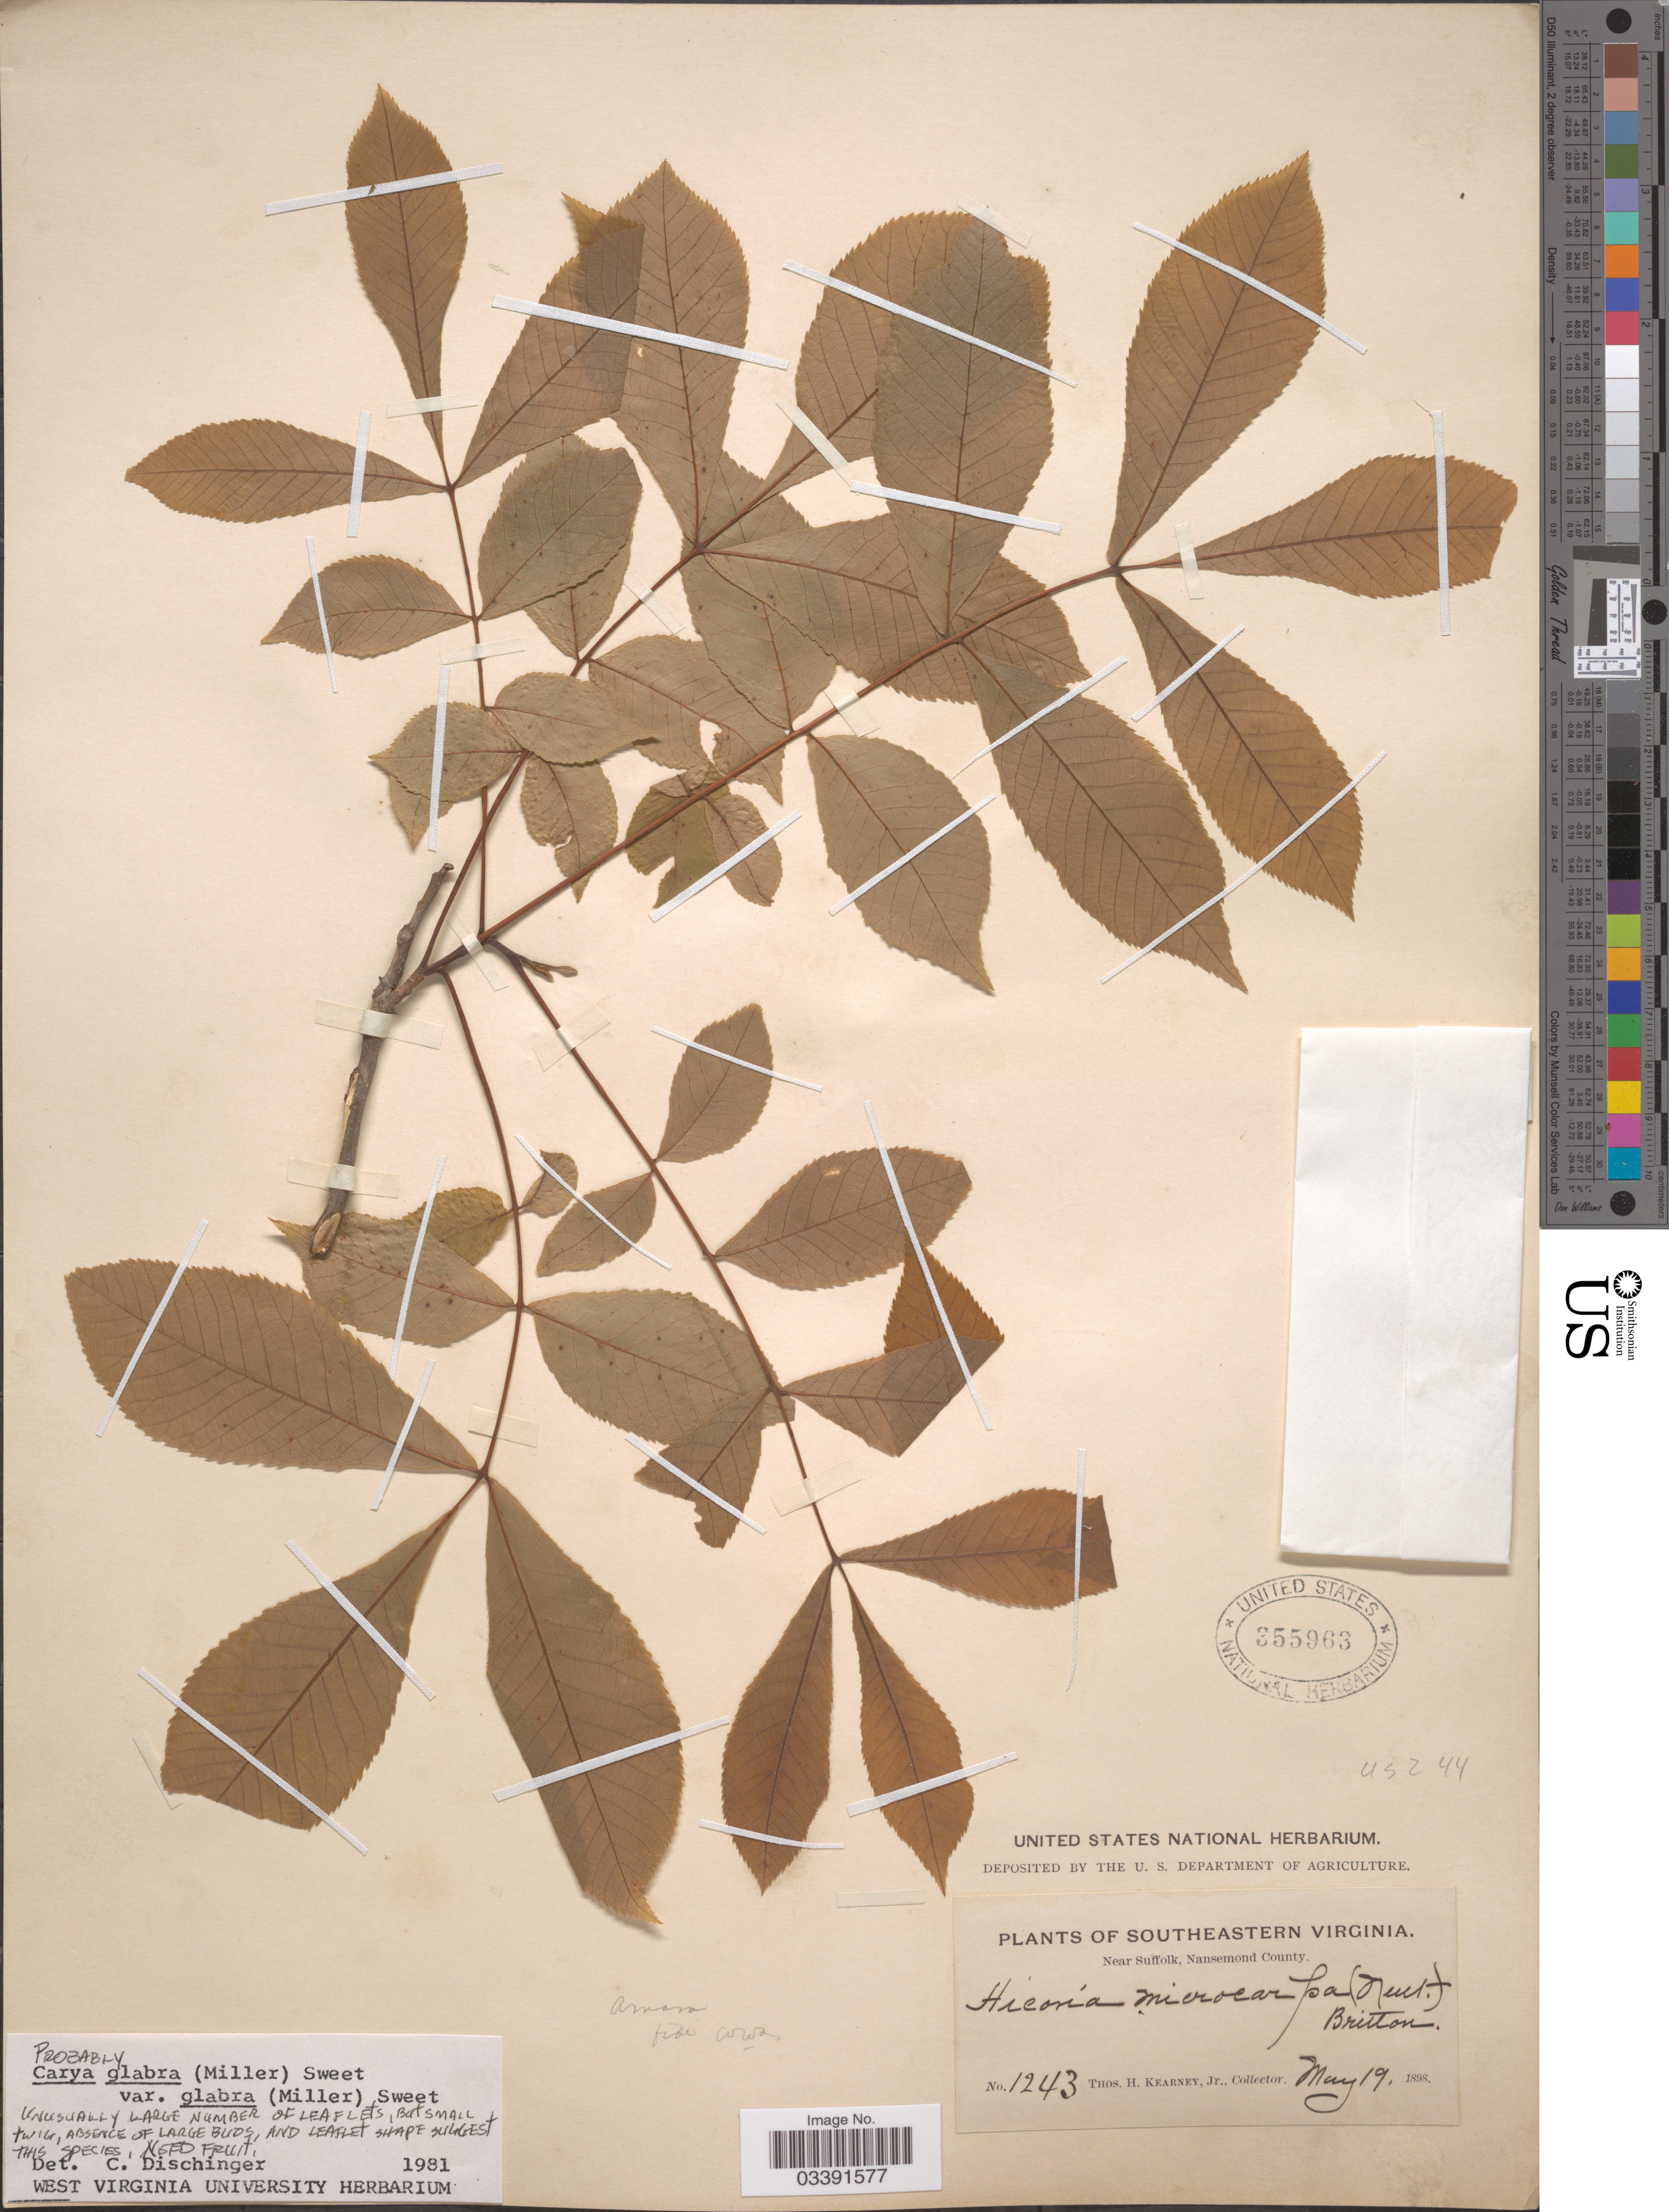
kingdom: Plantae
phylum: Tracheophyta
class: Magnoliopsida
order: Fagales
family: Juglandaceae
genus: Carya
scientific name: Carya glabra var. glabra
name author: (Mill.) Sweet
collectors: T. H. Kearney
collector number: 1243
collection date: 1898-05-19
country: United States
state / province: Virginia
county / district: City of Suffolk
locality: Near Suffolk, Nansemond (=historic county name) County.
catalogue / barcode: US 355963